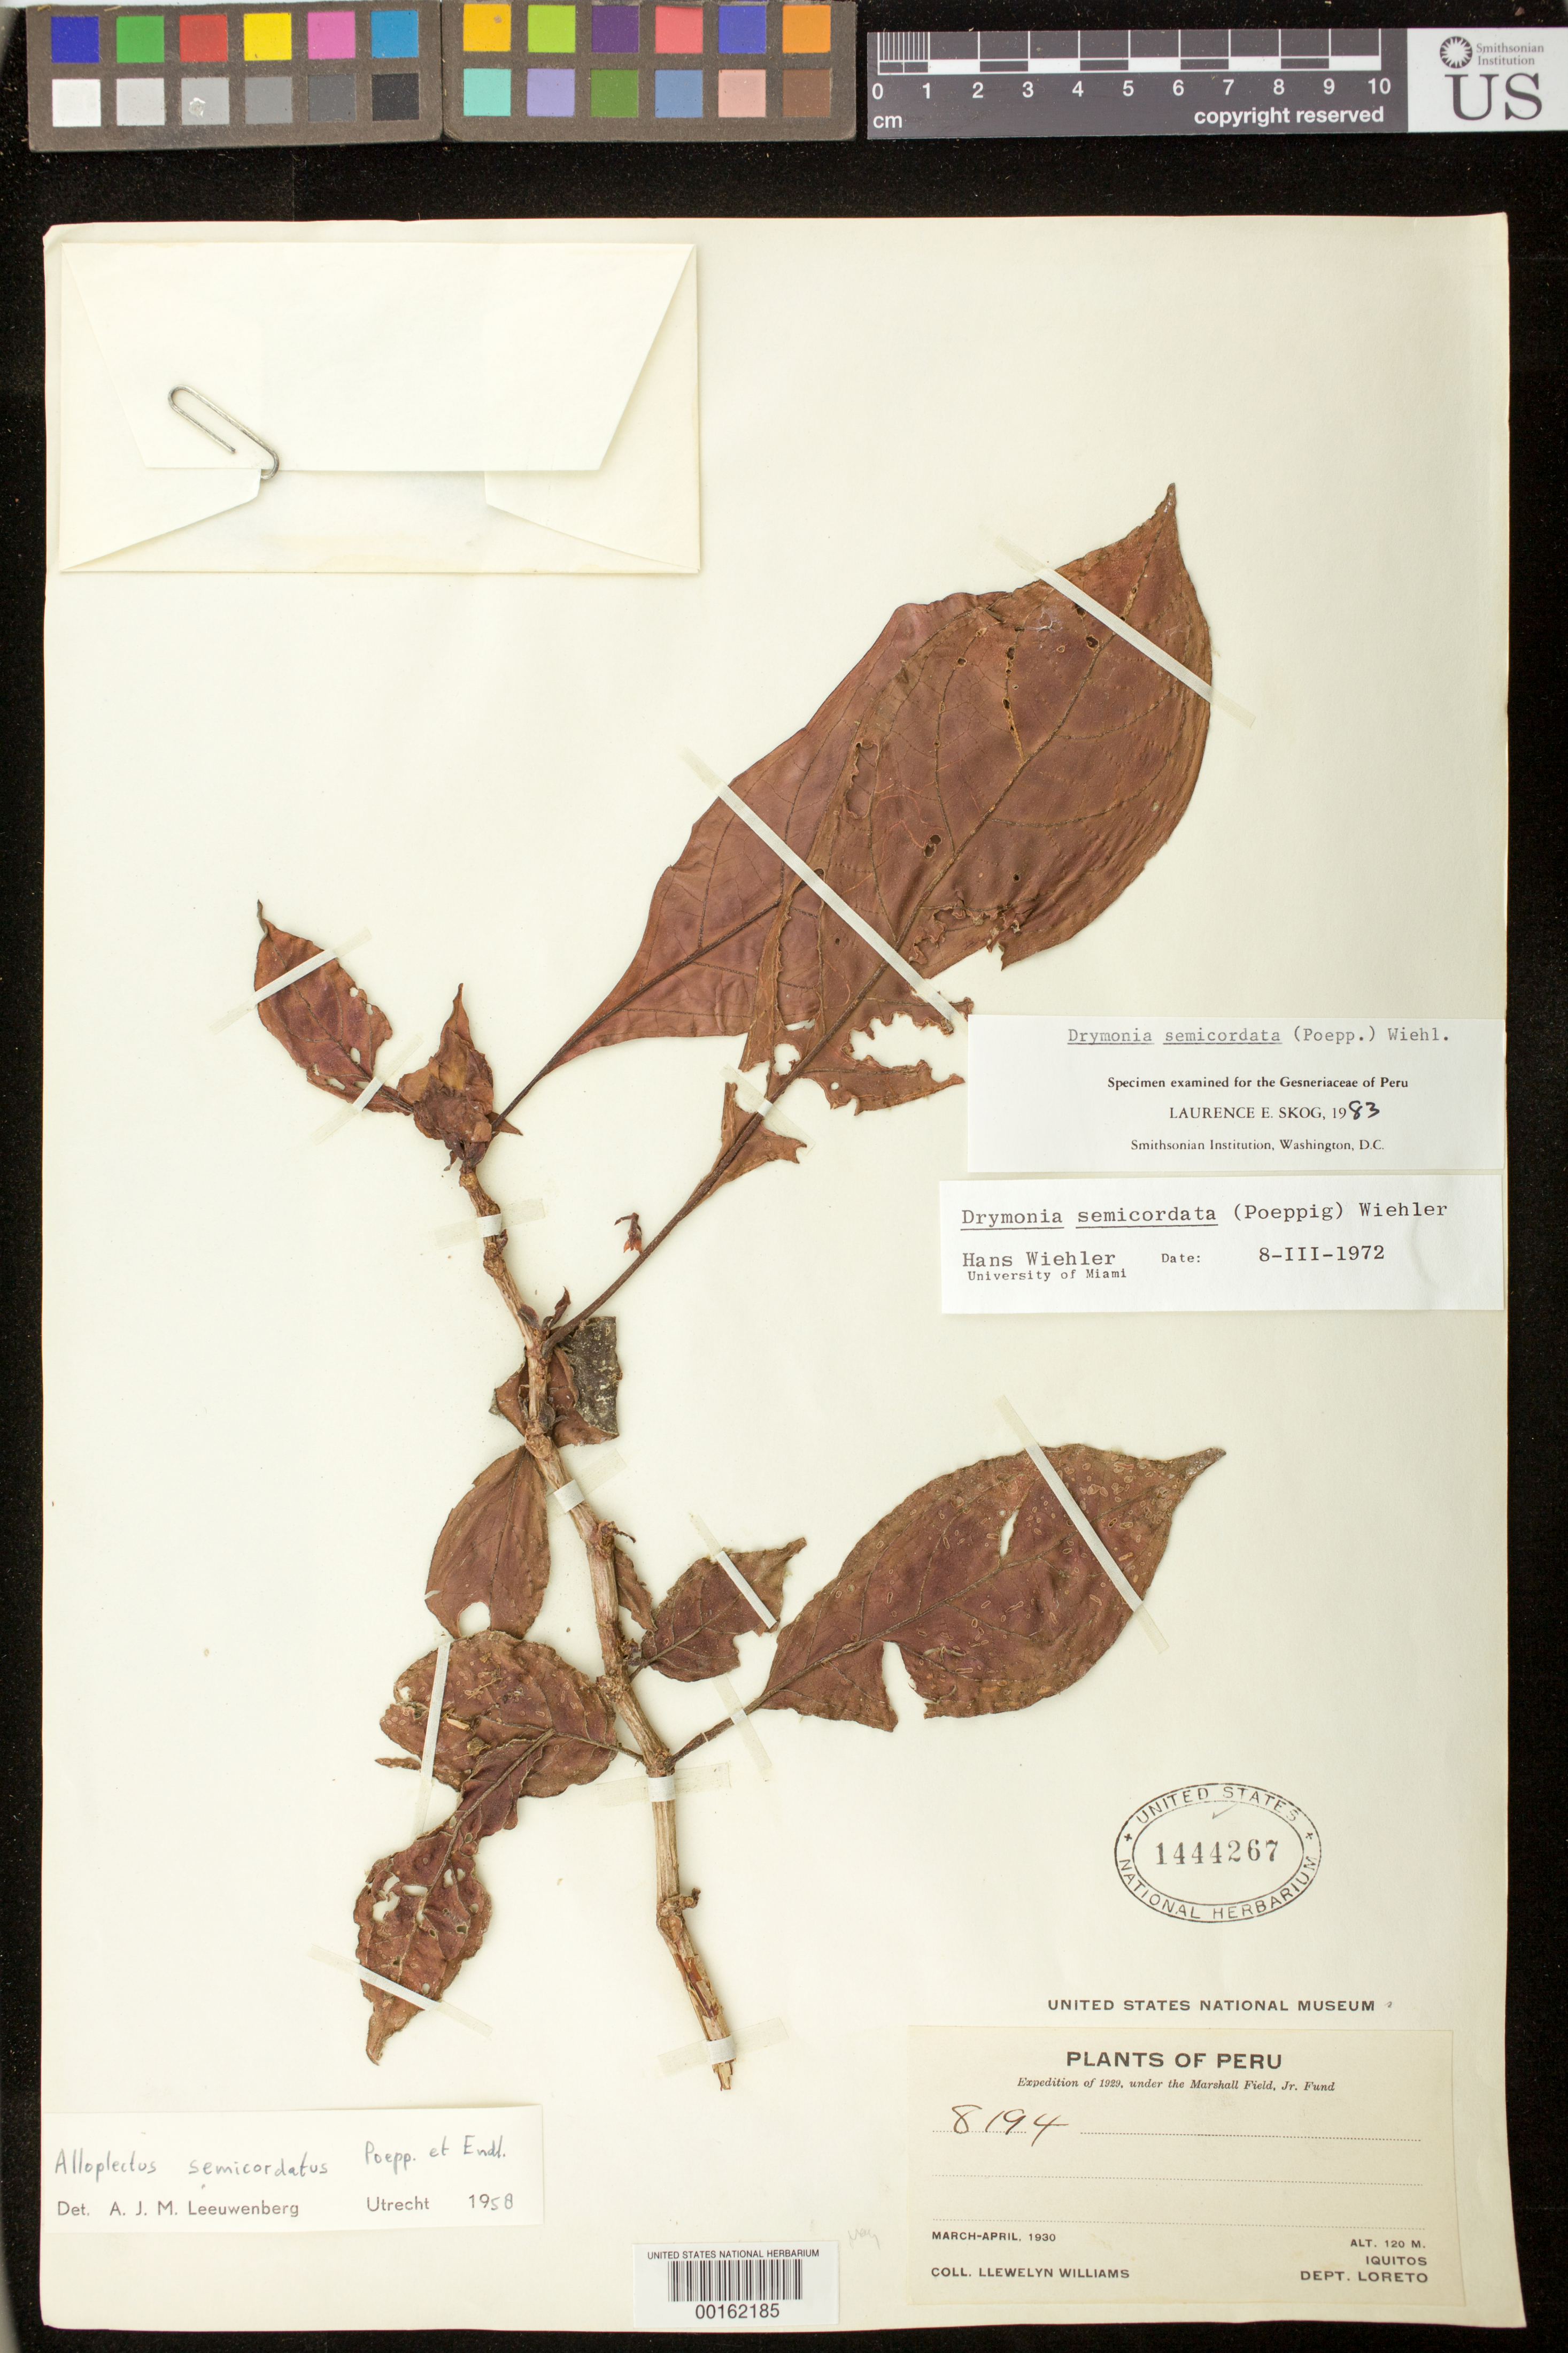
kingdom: Plantae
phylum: Tracheophyta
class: Magnoliopsida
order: Lamiales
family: Gesneriaceae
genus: Drymonia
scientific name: Drymonia semicordata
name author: (Poepp.) Wiehler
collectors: L. Williams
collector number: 8194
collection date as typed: Mar-Apr 1930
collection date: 1930-03/1930-04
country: Peru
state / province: Loreto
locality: Iquitos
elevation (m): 120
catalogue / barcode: US 1444267